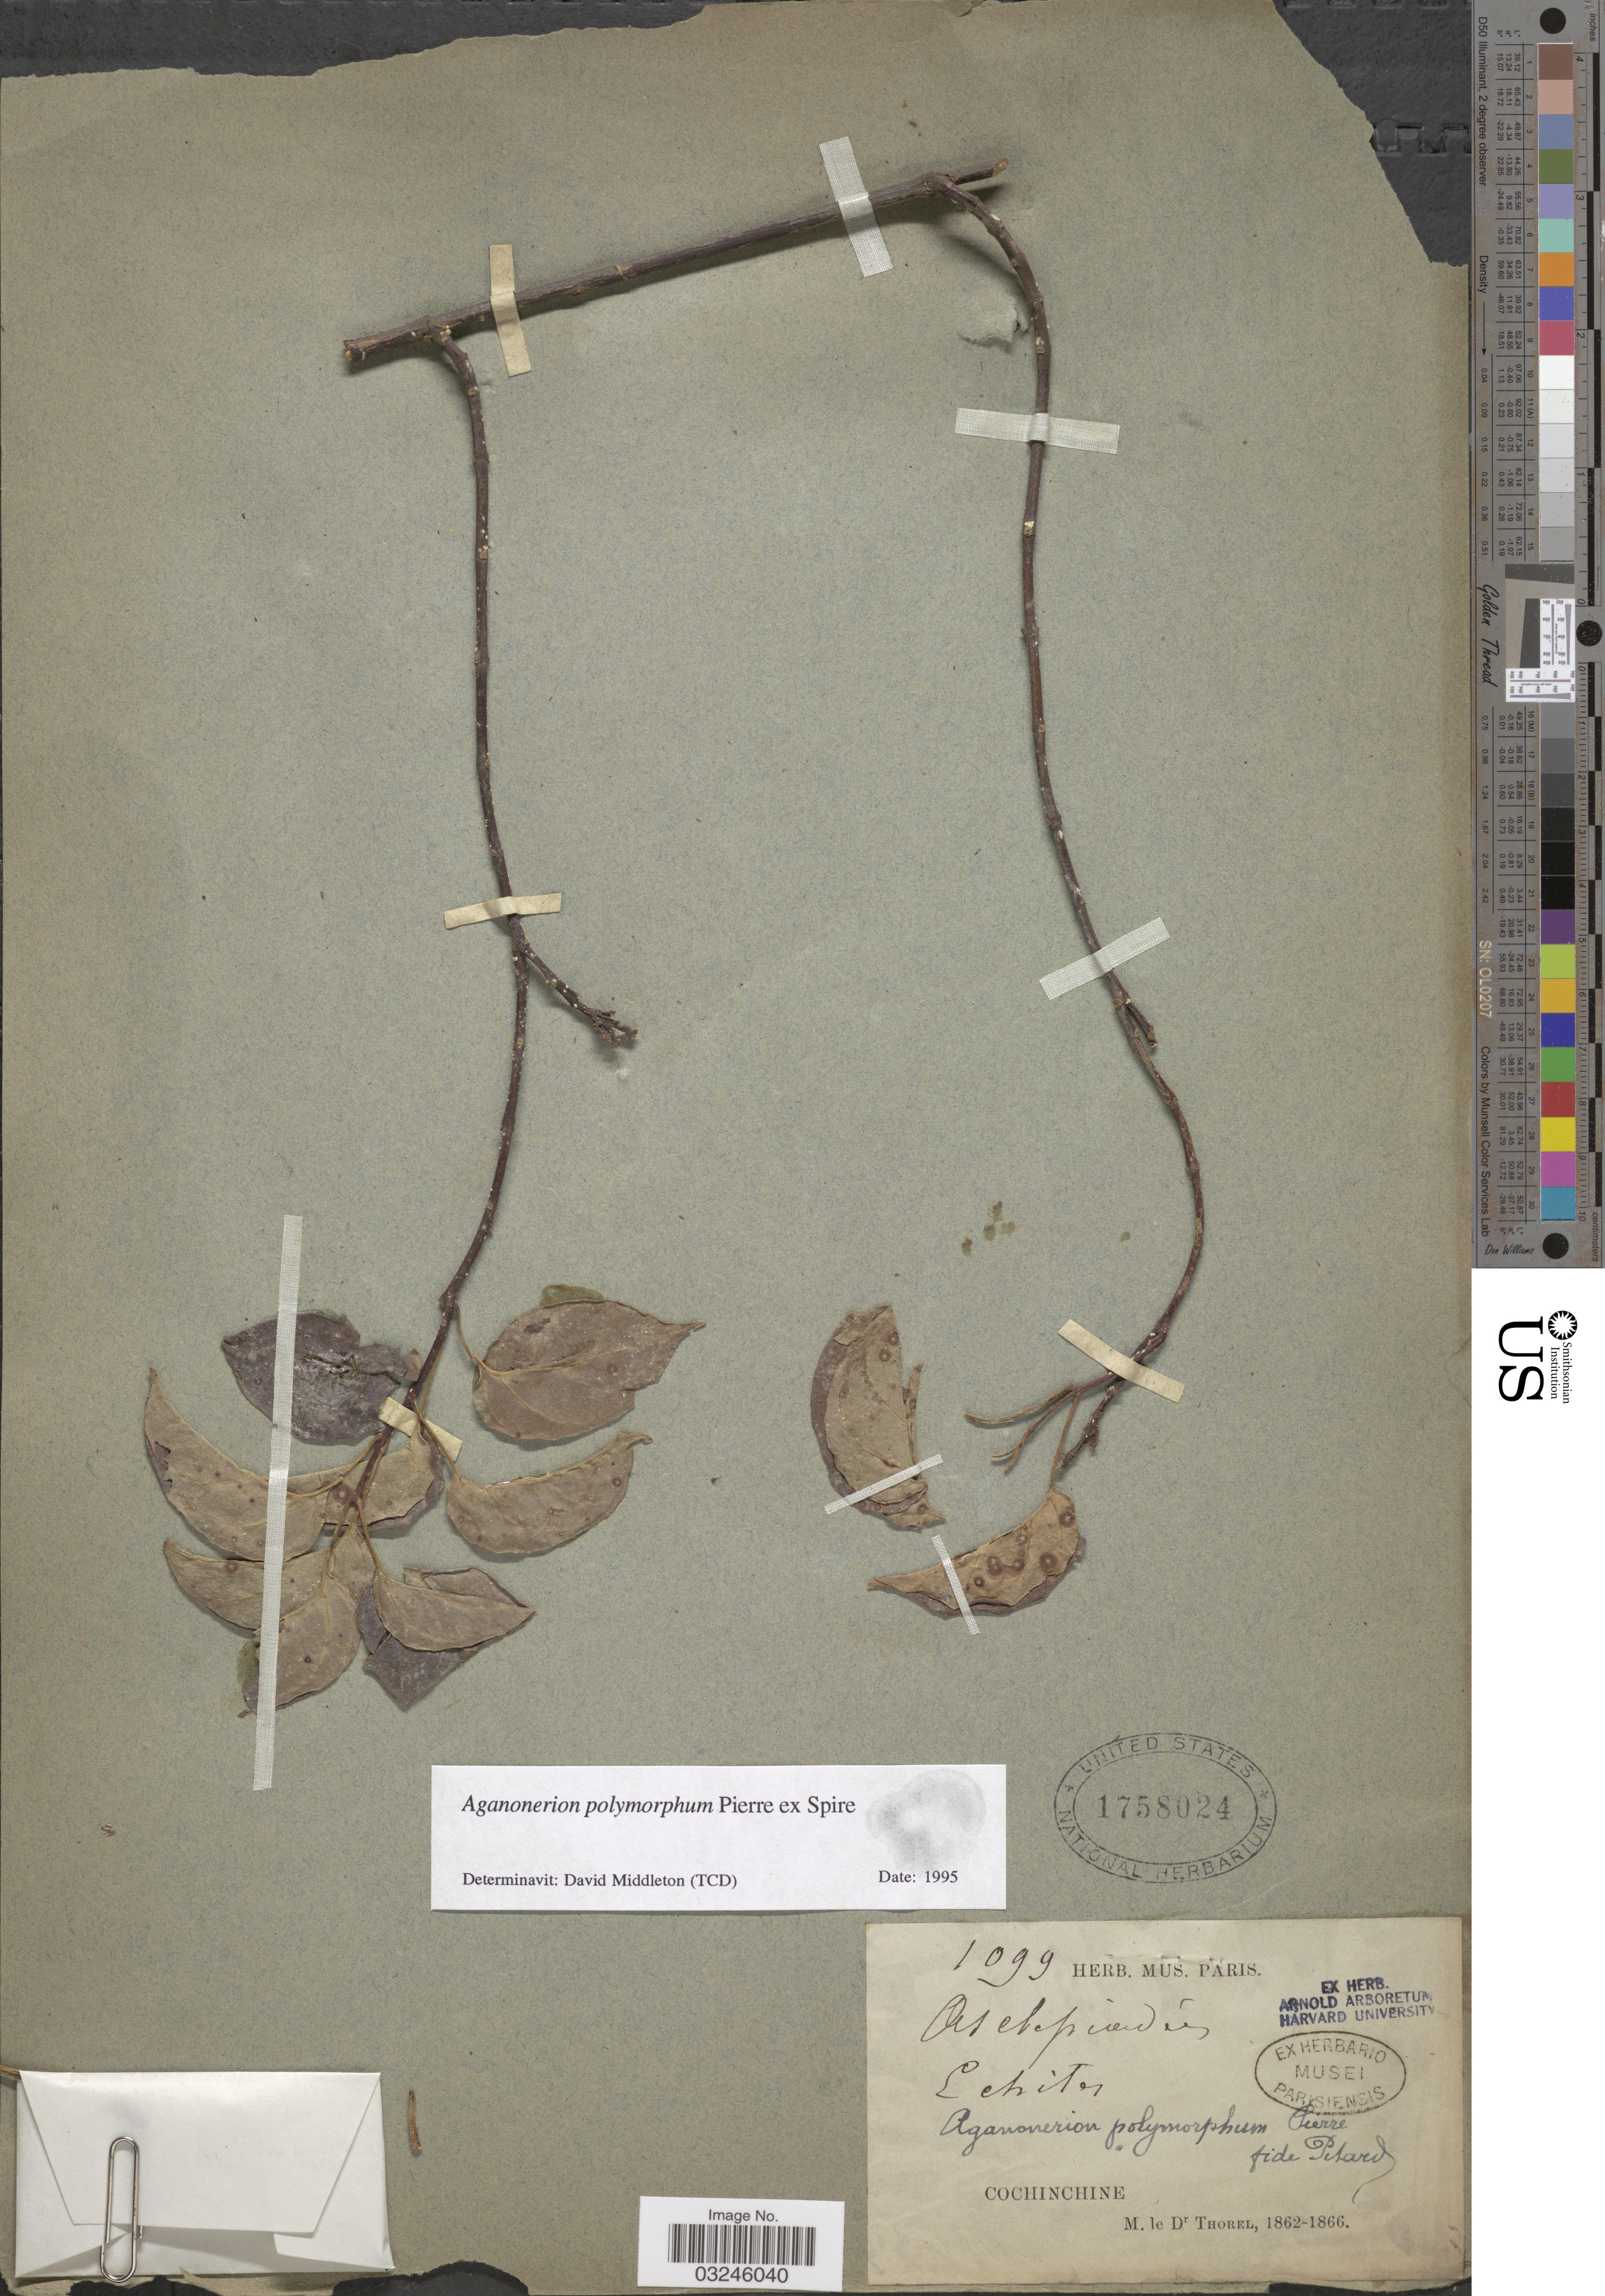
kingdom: Plantae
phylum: Tracheophyta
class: Magnoliopsida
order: Gentianales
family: Apocynaceae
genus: Aganonerion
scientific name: Aganonerion polymorphum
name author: Spire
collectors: C. Thorel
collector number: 1099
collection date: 1862/1866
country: Vietnam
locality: Cochinchine.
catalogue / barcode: US 1758024